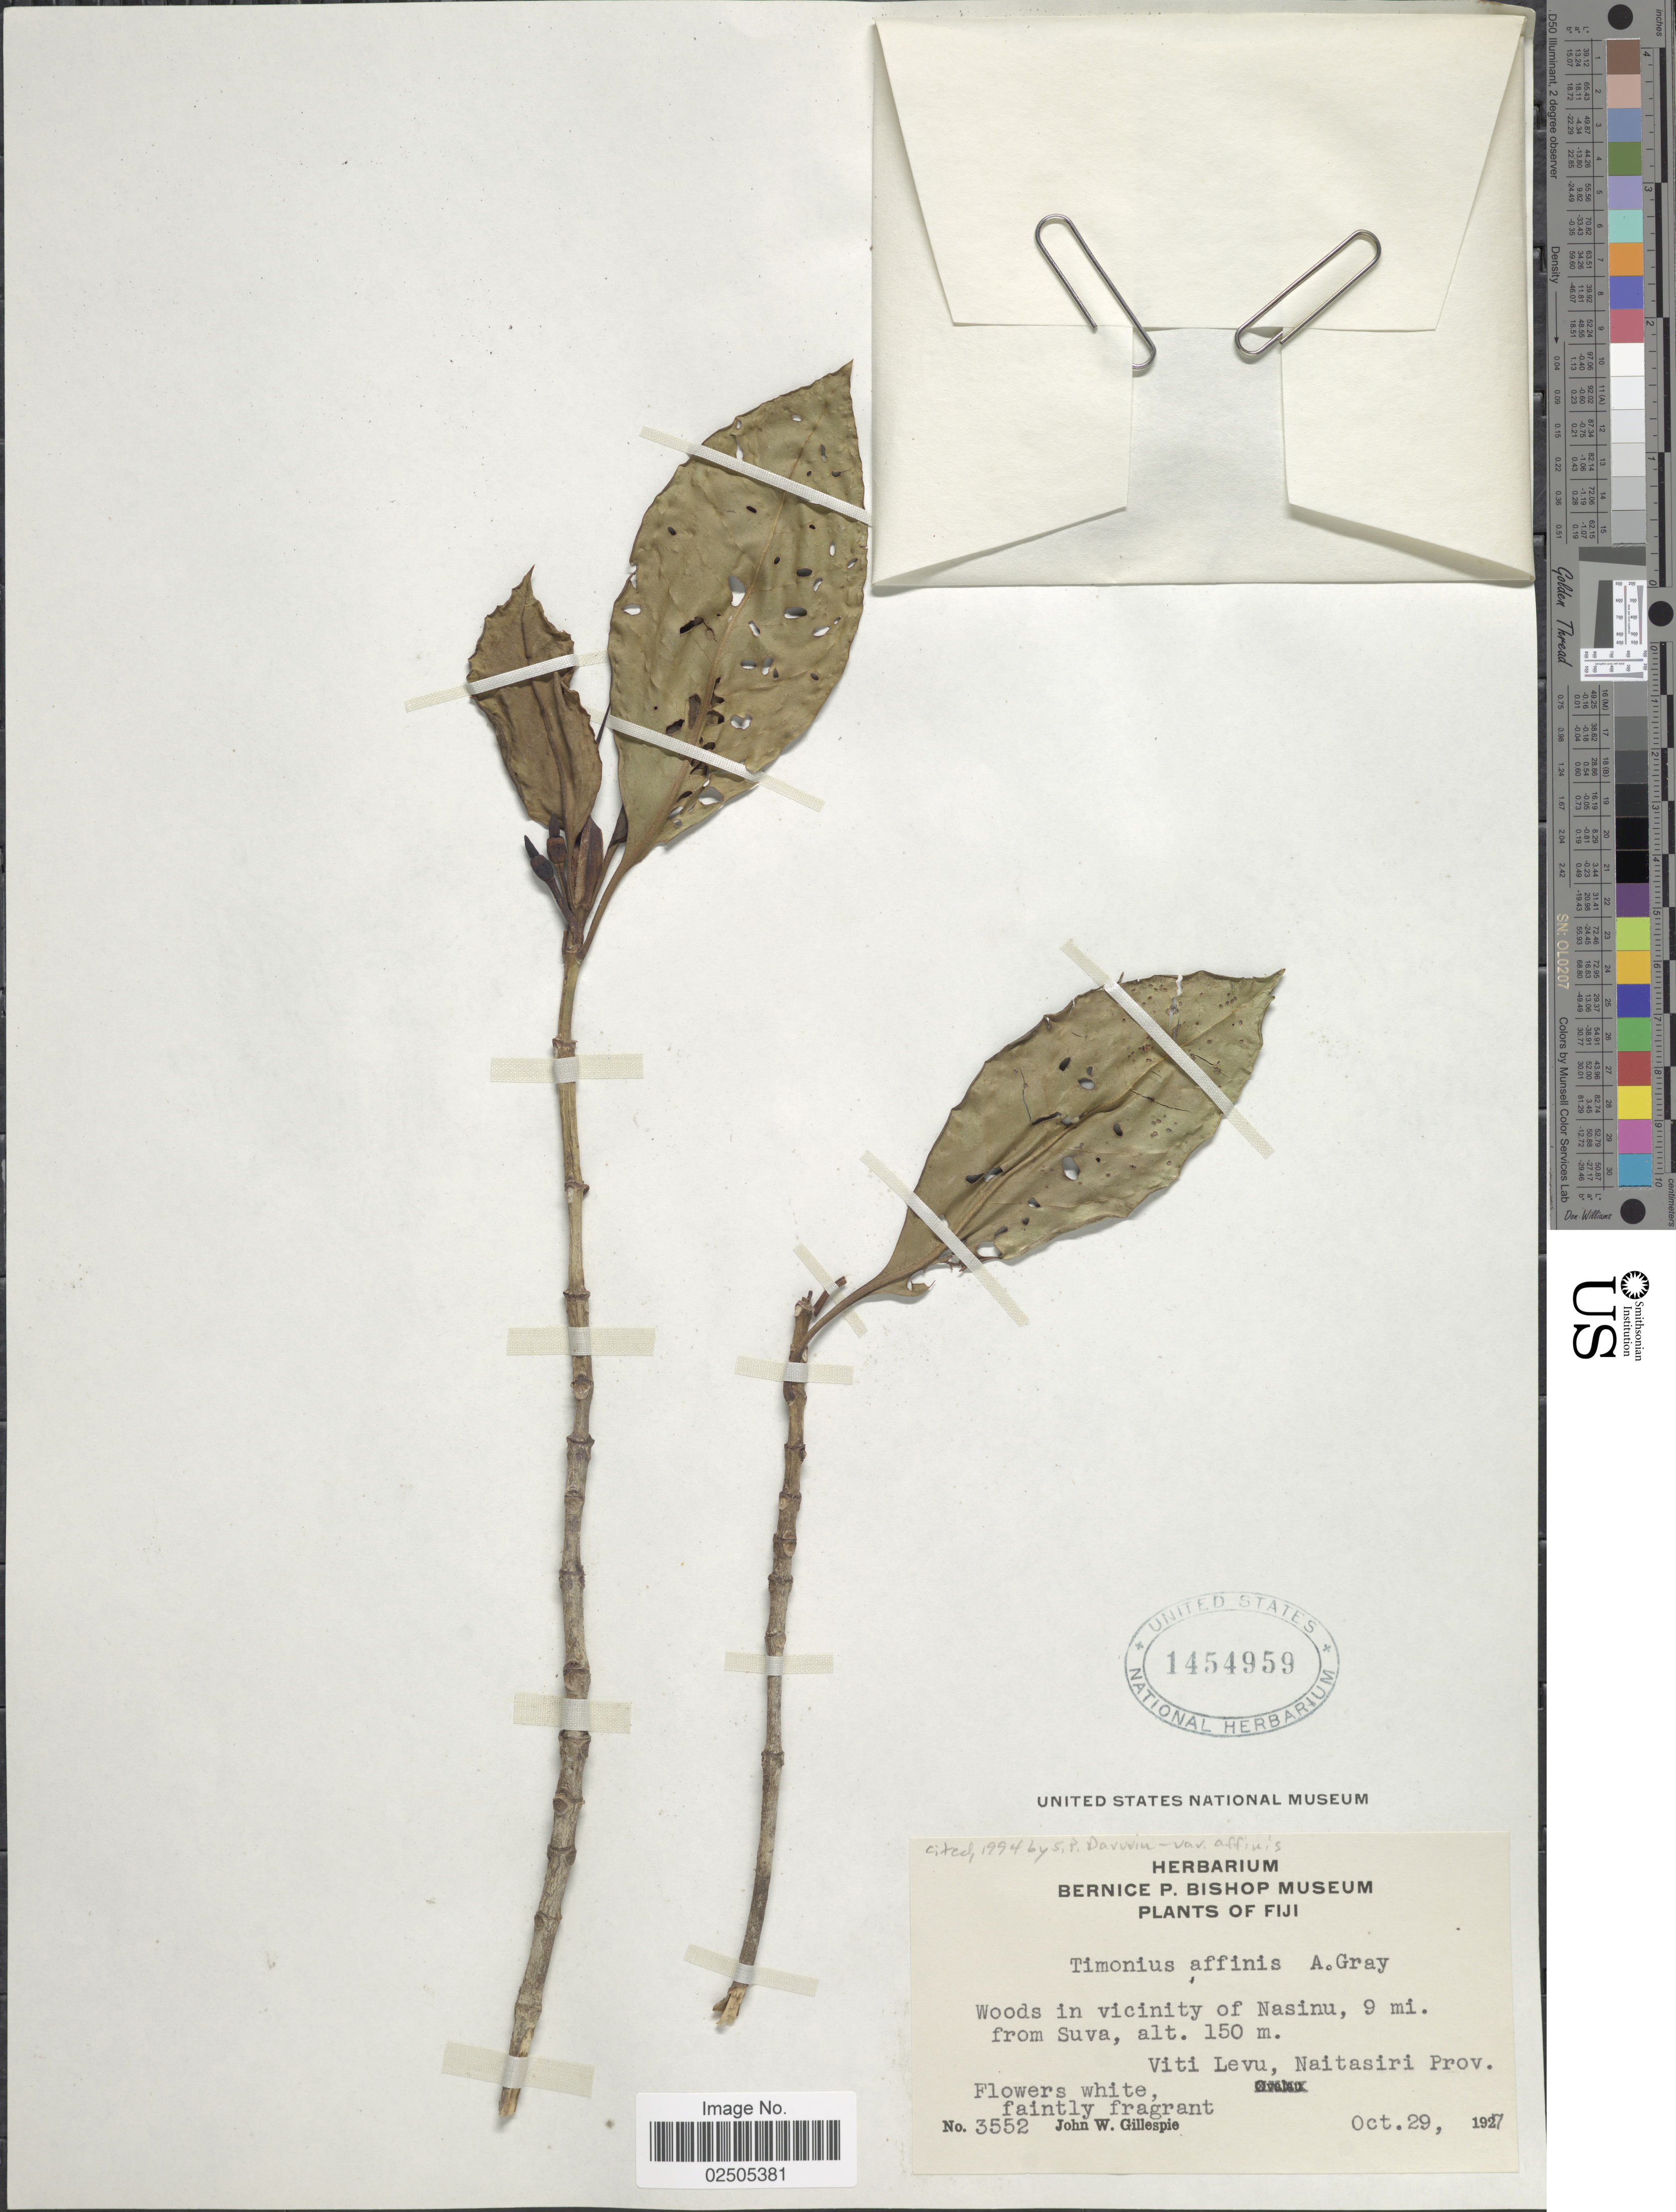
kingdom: Plantae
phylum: Tracheophyta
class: Magnoliopsida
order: Gentianales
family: Rubiaceae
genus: Timonius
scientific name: Timonius affinis var. affinis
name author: A. Gray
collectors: J. W. Gillespie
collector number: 3552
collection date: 1927-10-29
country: Fiji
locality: Woods in vicinity of Nasinu, 9 mi. from Suva, Viti Levu, Naitasiri Prov.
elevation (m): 150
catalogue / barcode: US 1454959